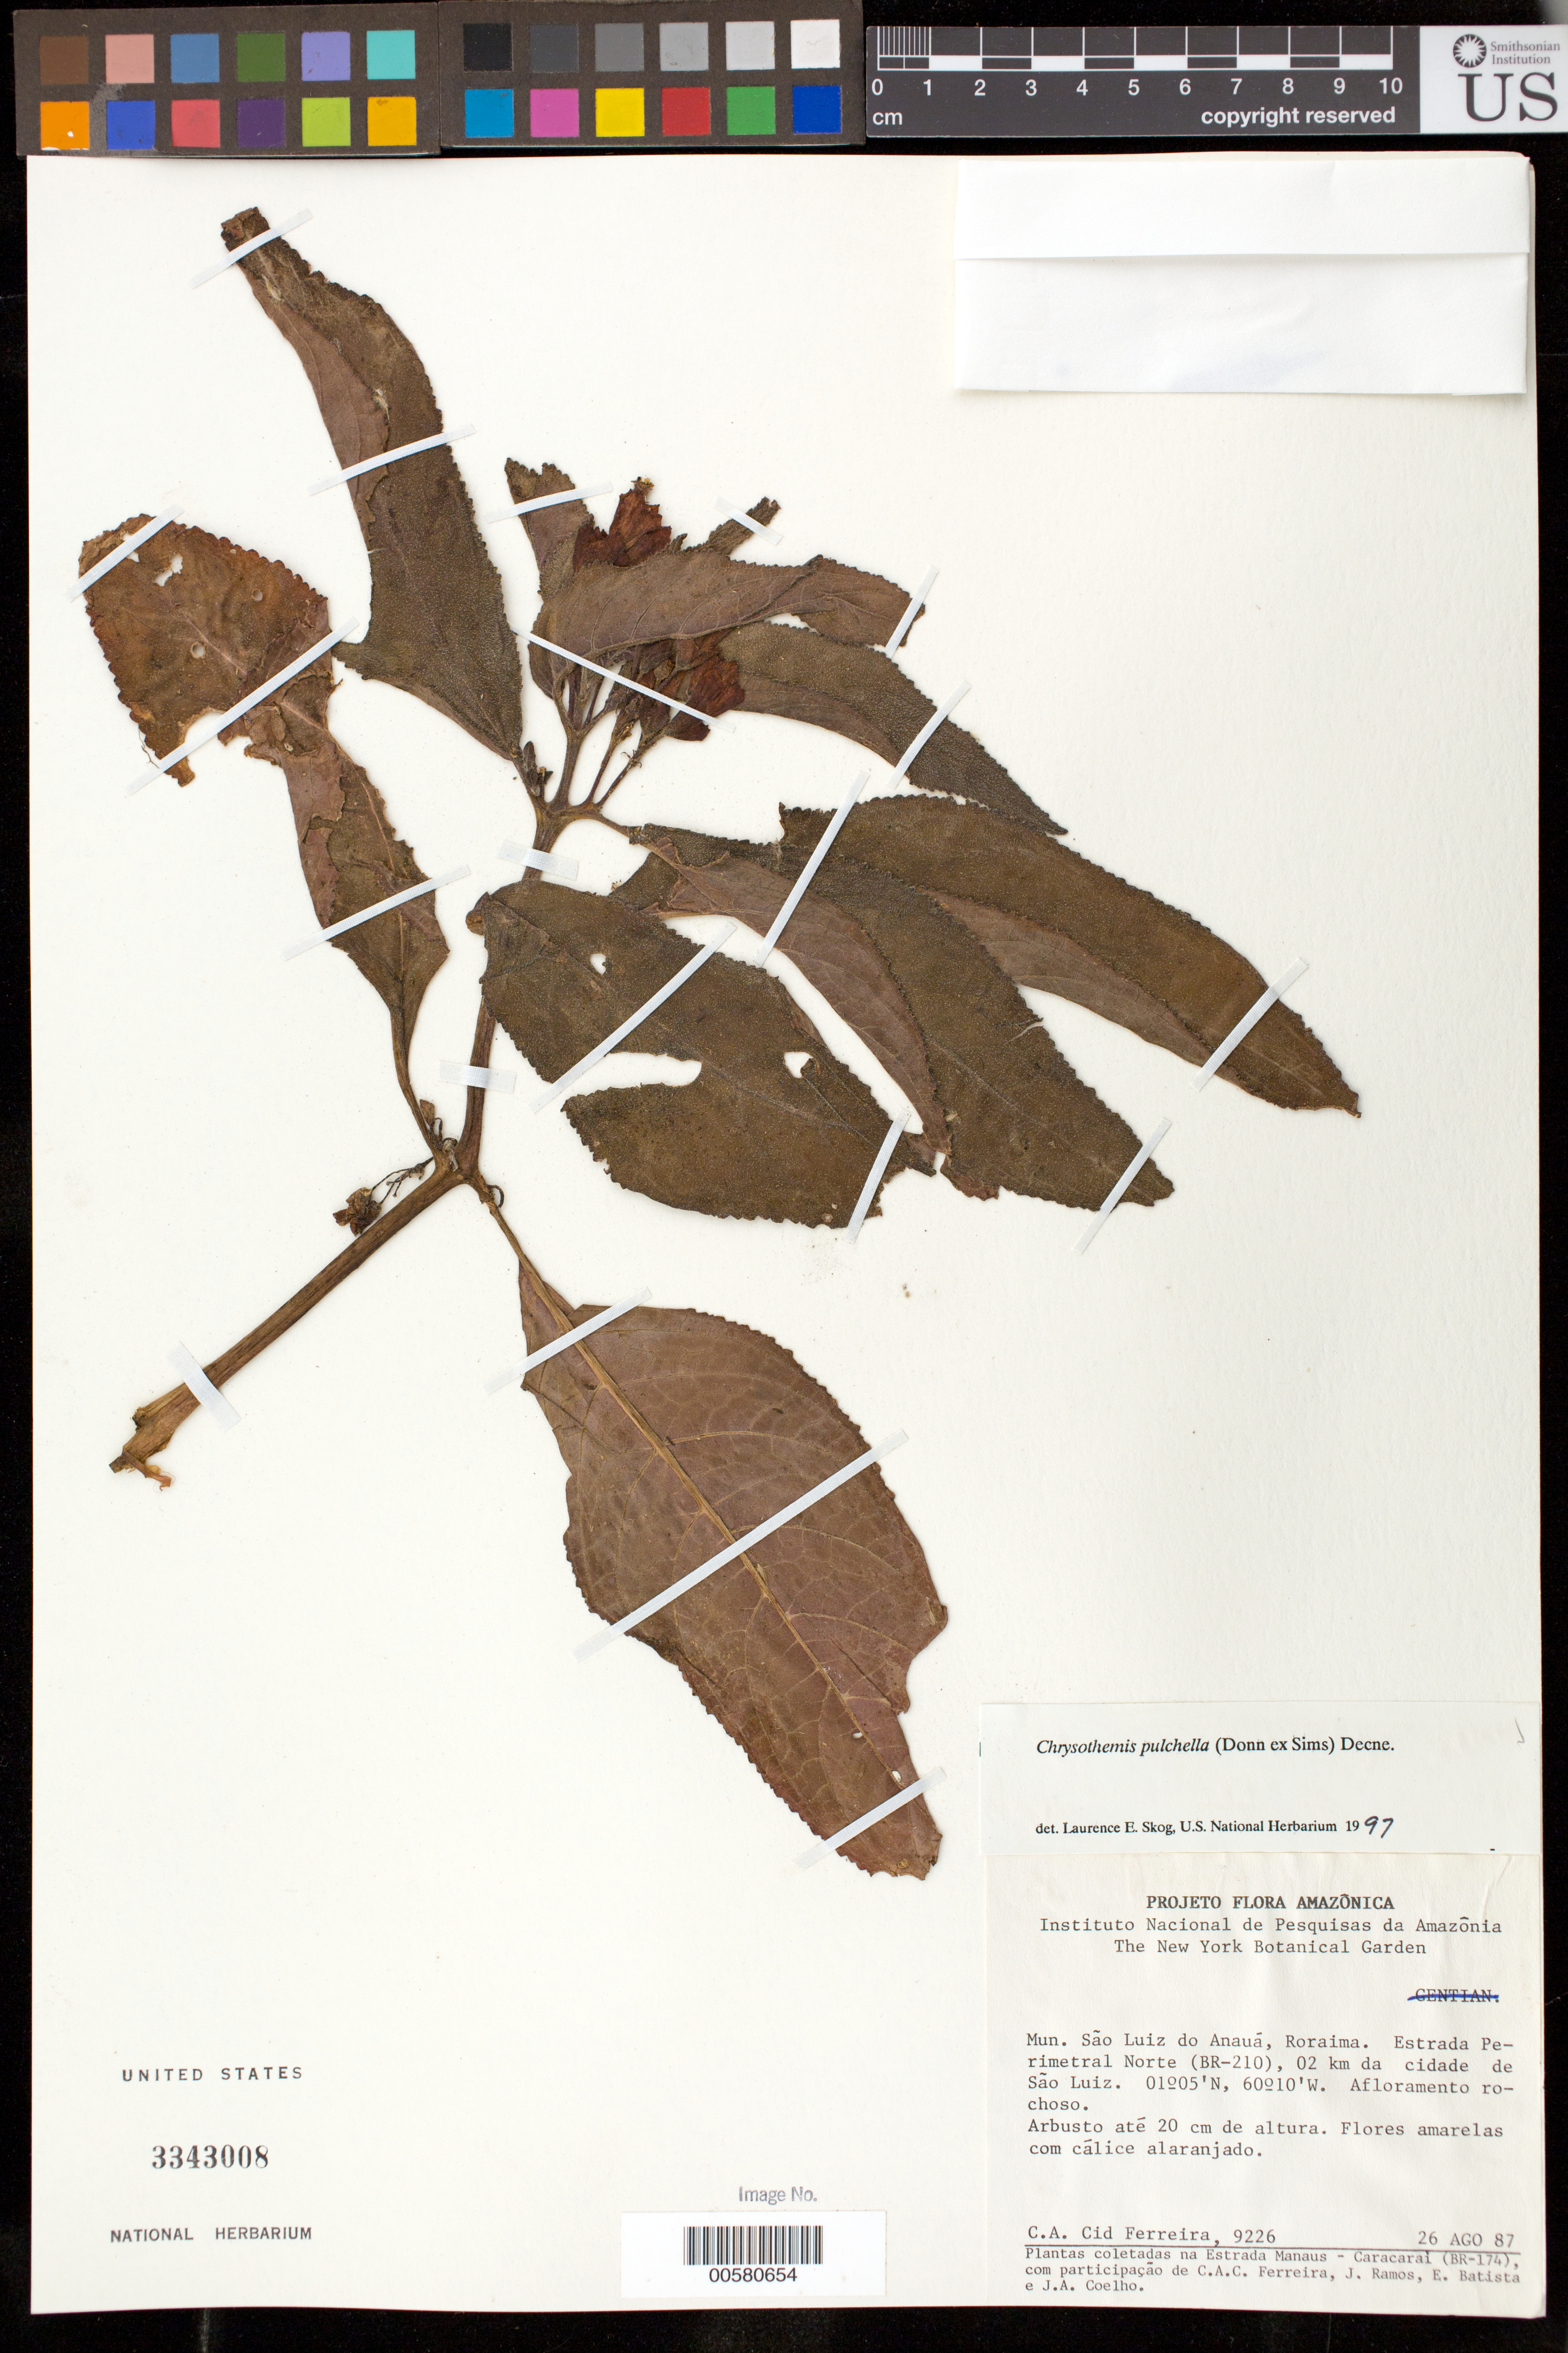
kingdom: Plantae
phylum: Tracheophyta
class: Magnoliopsida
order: Lamiales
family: Gesneriaceae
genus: Chrysothemis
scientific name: Chrysothemis pulchella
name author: (Donn ex Sims) Decne.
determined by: Skog, Laurence E.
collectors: C. A. Cid Ferreira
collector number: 9226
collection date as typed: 26 Aug 1987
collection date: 1987-08-26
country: Brazil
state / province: Roraima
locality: Mun. Sao Luiz do Anauá. Estrada Perimetral Norte (BR-210), 2 km da cidade de Sao Luiz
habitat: Afloramento rochoso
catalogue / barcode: US 3343008